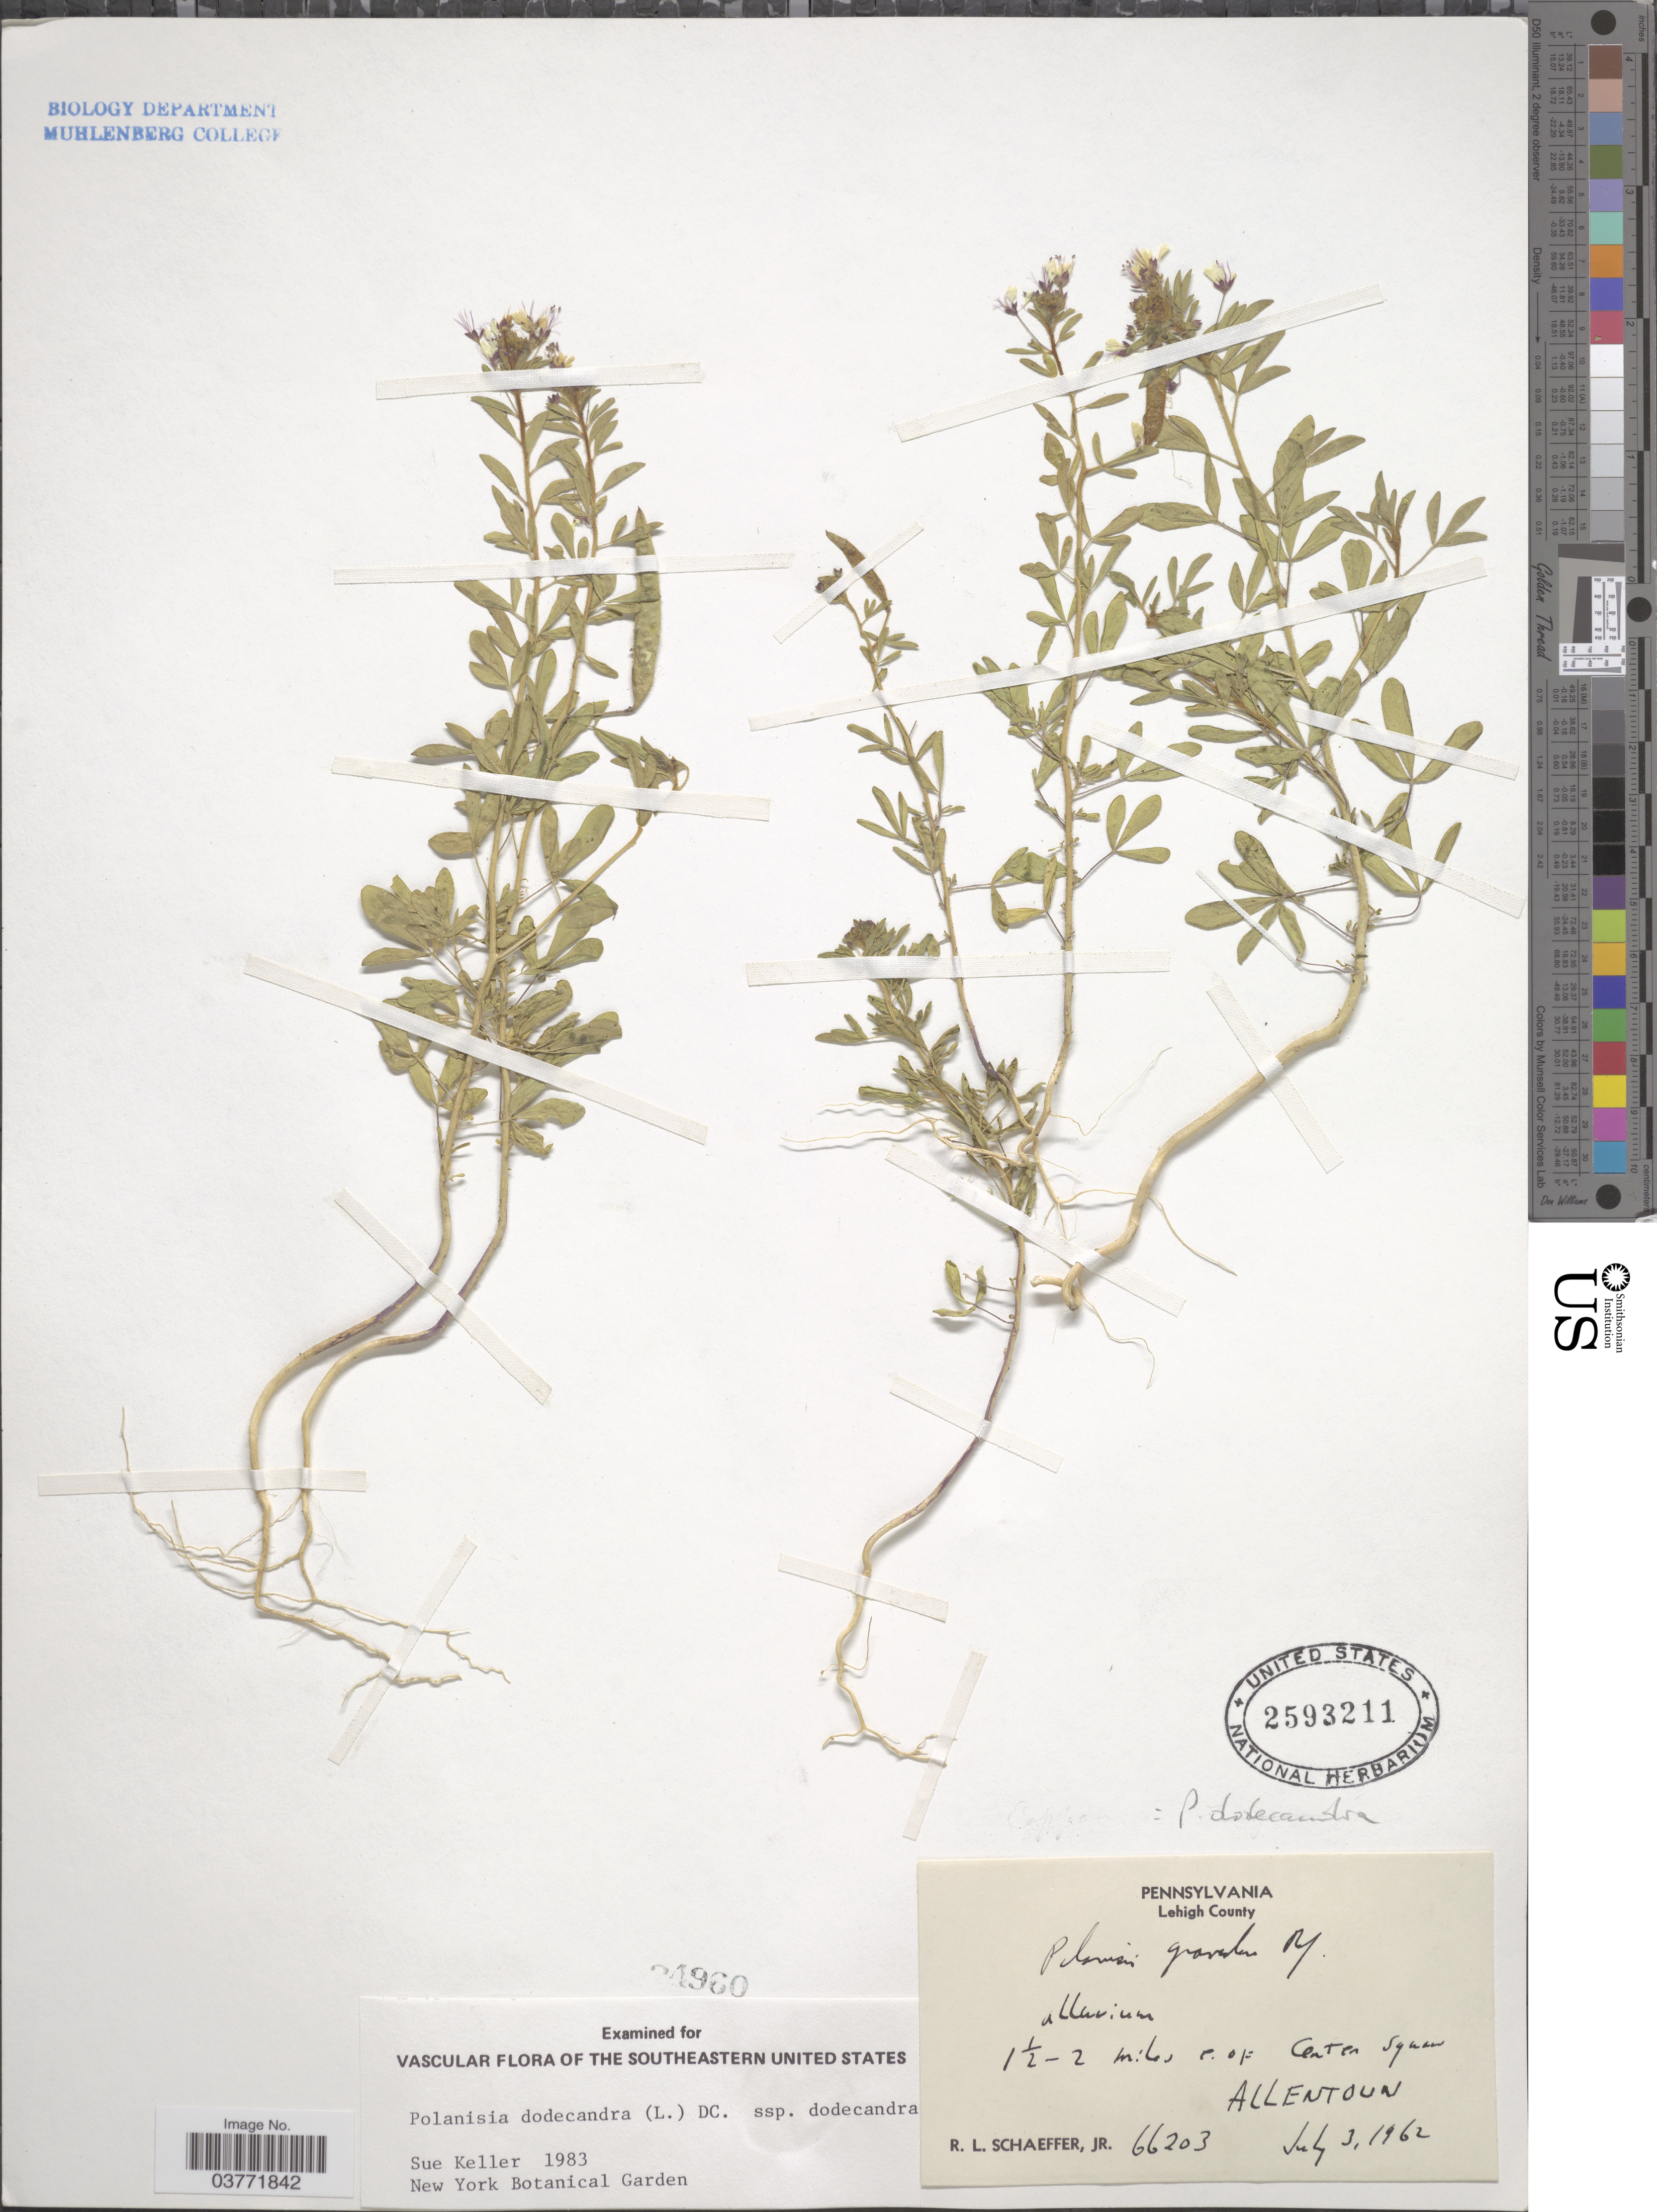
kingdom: Plantae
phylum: Tracheophyta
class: Magnoliopsida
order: Brassicales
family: Cleomaceae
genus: Polanisia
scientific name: Polanisia dodecandra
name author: (L.) DC.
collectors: R. L. Schaeffer Jr.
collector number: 66203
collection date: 1962-07-03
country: United States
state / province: Pennsylvania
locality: Lehigh County. 1½ - 2 miles, e of Center Square. Allentown.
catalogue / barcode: US 2593211